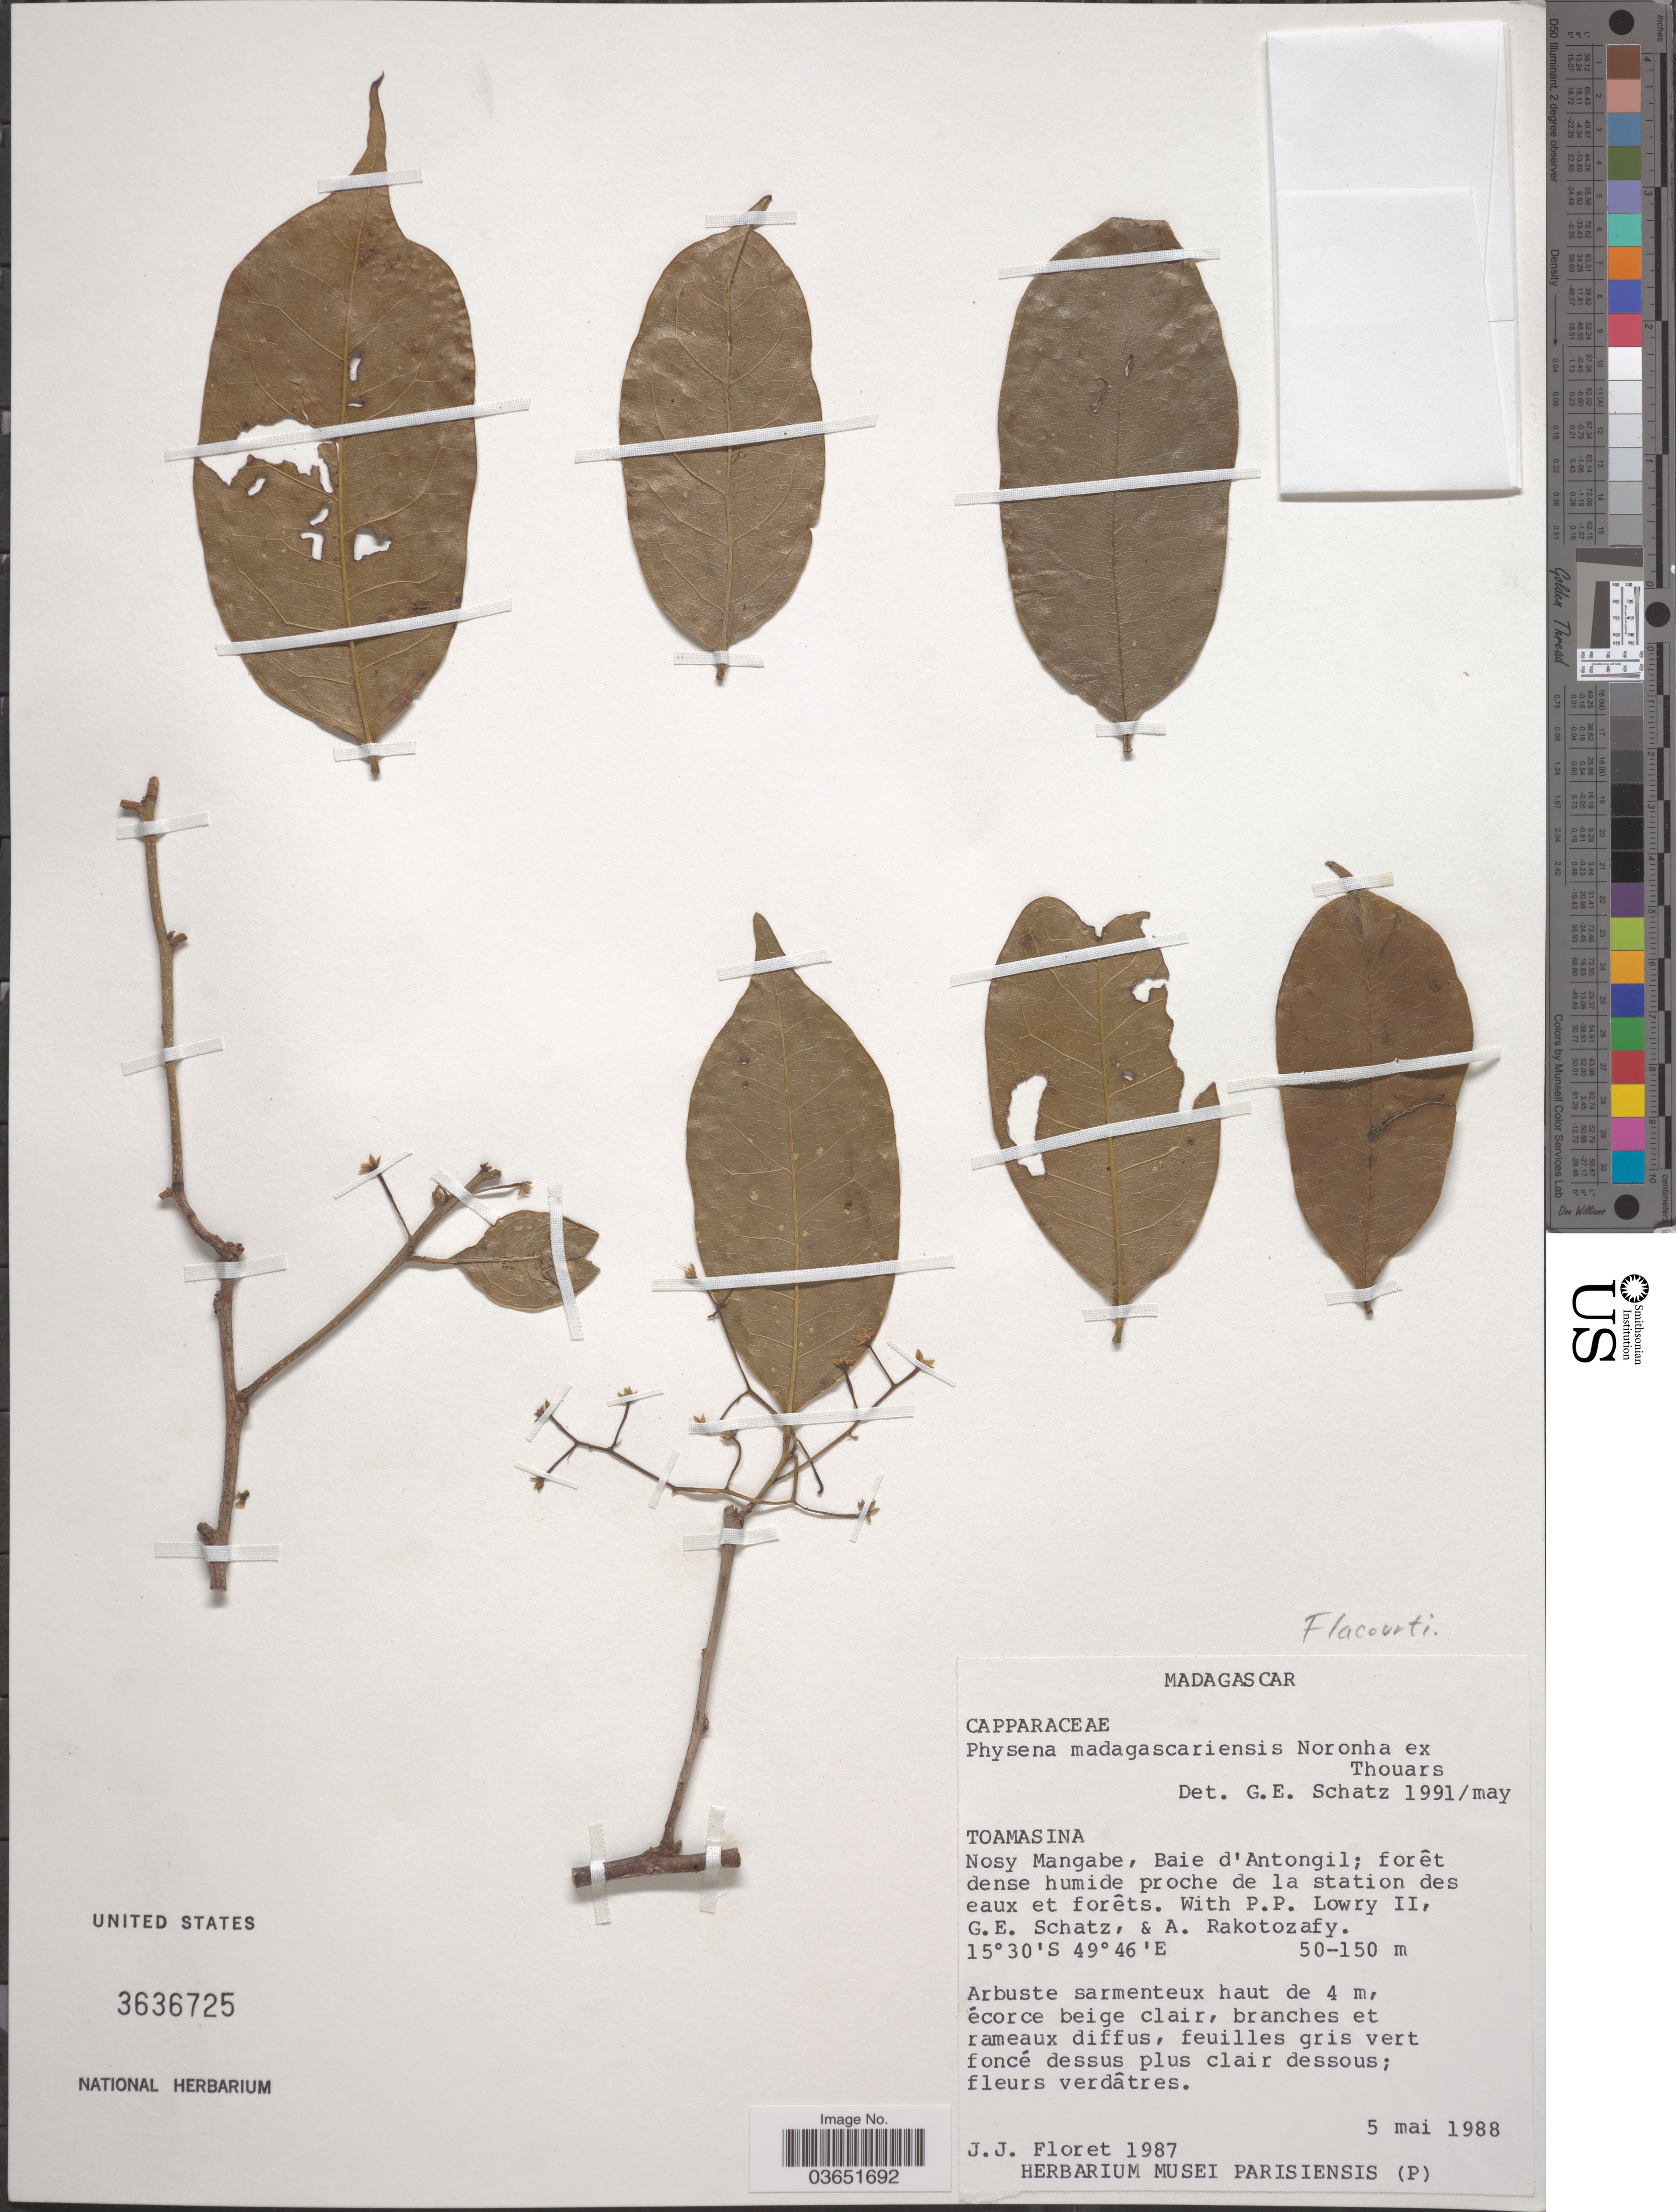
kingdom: Plantae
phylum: Tracheophyta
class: Magnoliopsida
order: Caryophyllales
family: Physenaceae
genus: Physena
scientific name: Physena madagascariensis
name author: Thouars ex Tul.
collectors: J. Floret, P. P. Lowry, G. Schatz & A. Rakotozafy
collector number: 1987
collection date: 1988-05-05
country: Madagascar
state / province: Analanjirofo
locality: Nosy Mangabe, Baie d'Antongil; forêt dense humide proche de la station des eaux et forêts.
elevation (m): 50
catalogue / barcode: US 3636725